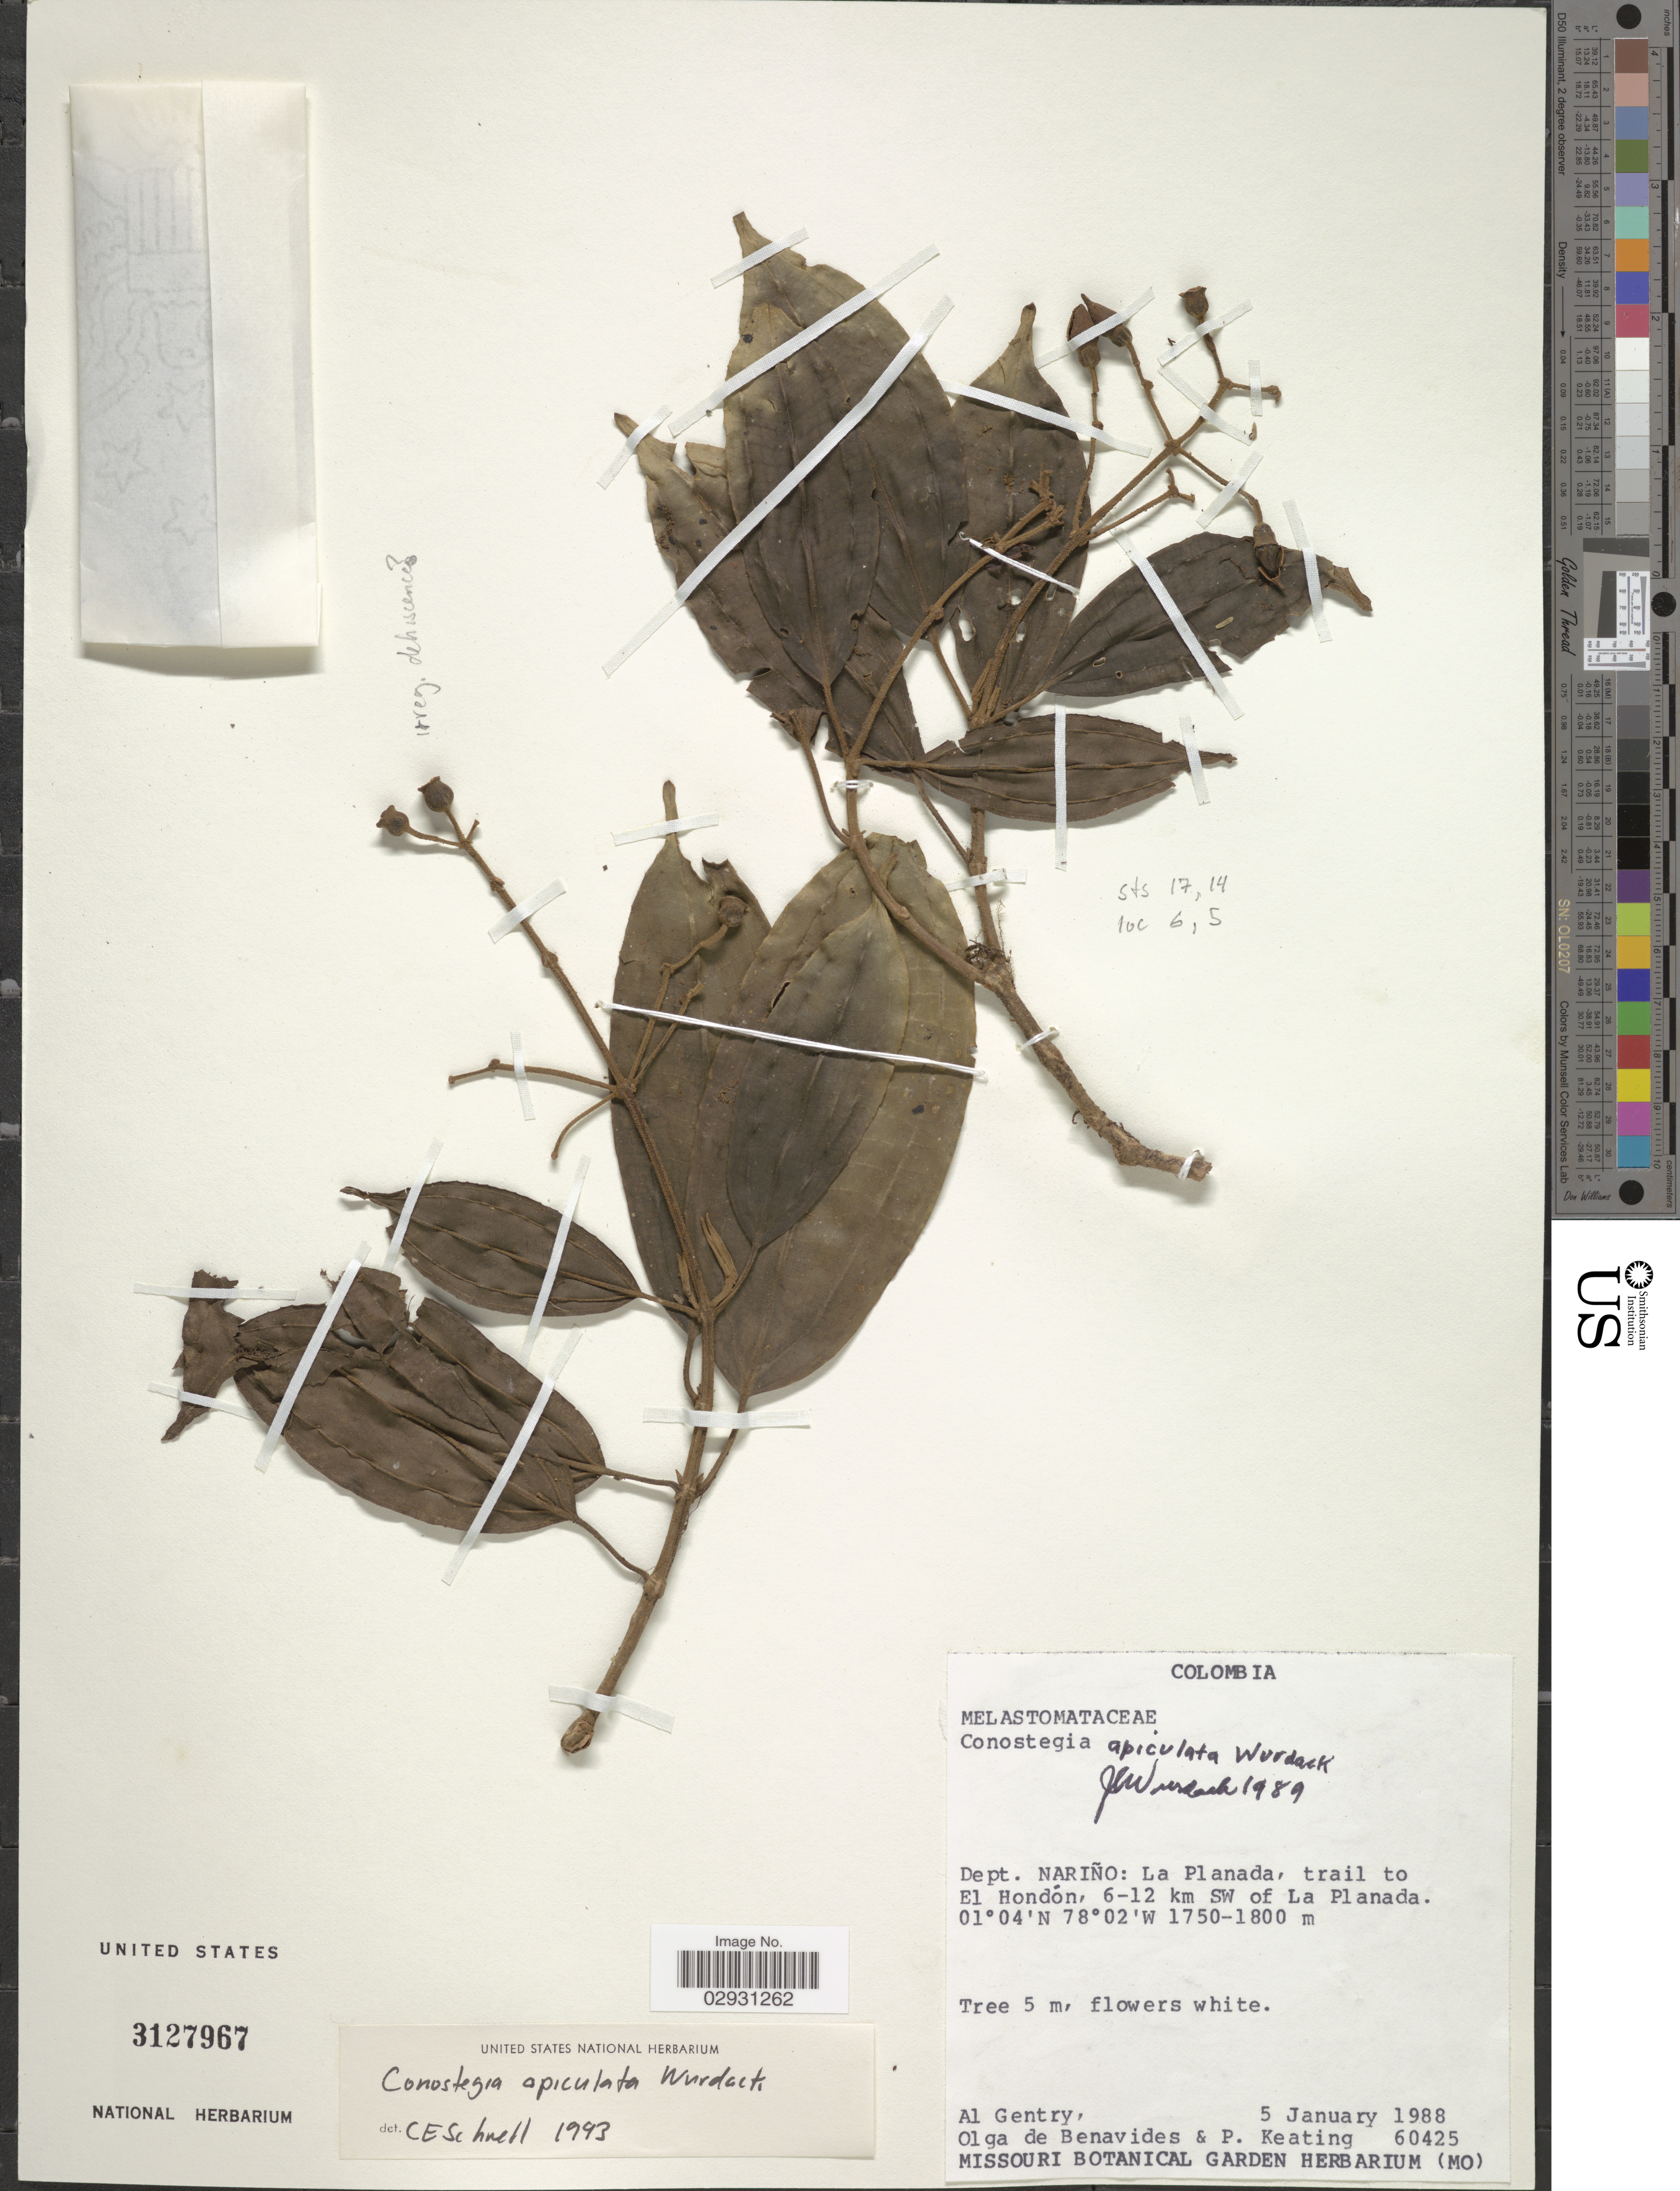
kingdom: Plantae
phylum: Tracheophyta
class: Magnoliopsida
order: Myrtales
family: Melastomataceae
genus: Conostegia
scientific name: Conostegia apiculata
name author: Wurdack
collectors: A. H. Gentry, Olga S. de Benavides & P. Keating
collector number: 60425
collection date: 1988-01-05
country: Colombia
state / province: Nariño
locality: Dept. Nariño: La Planada, trail to El Hondón, 6-12 km SW of La Planada.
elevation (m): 1750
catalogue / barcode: US 3127967